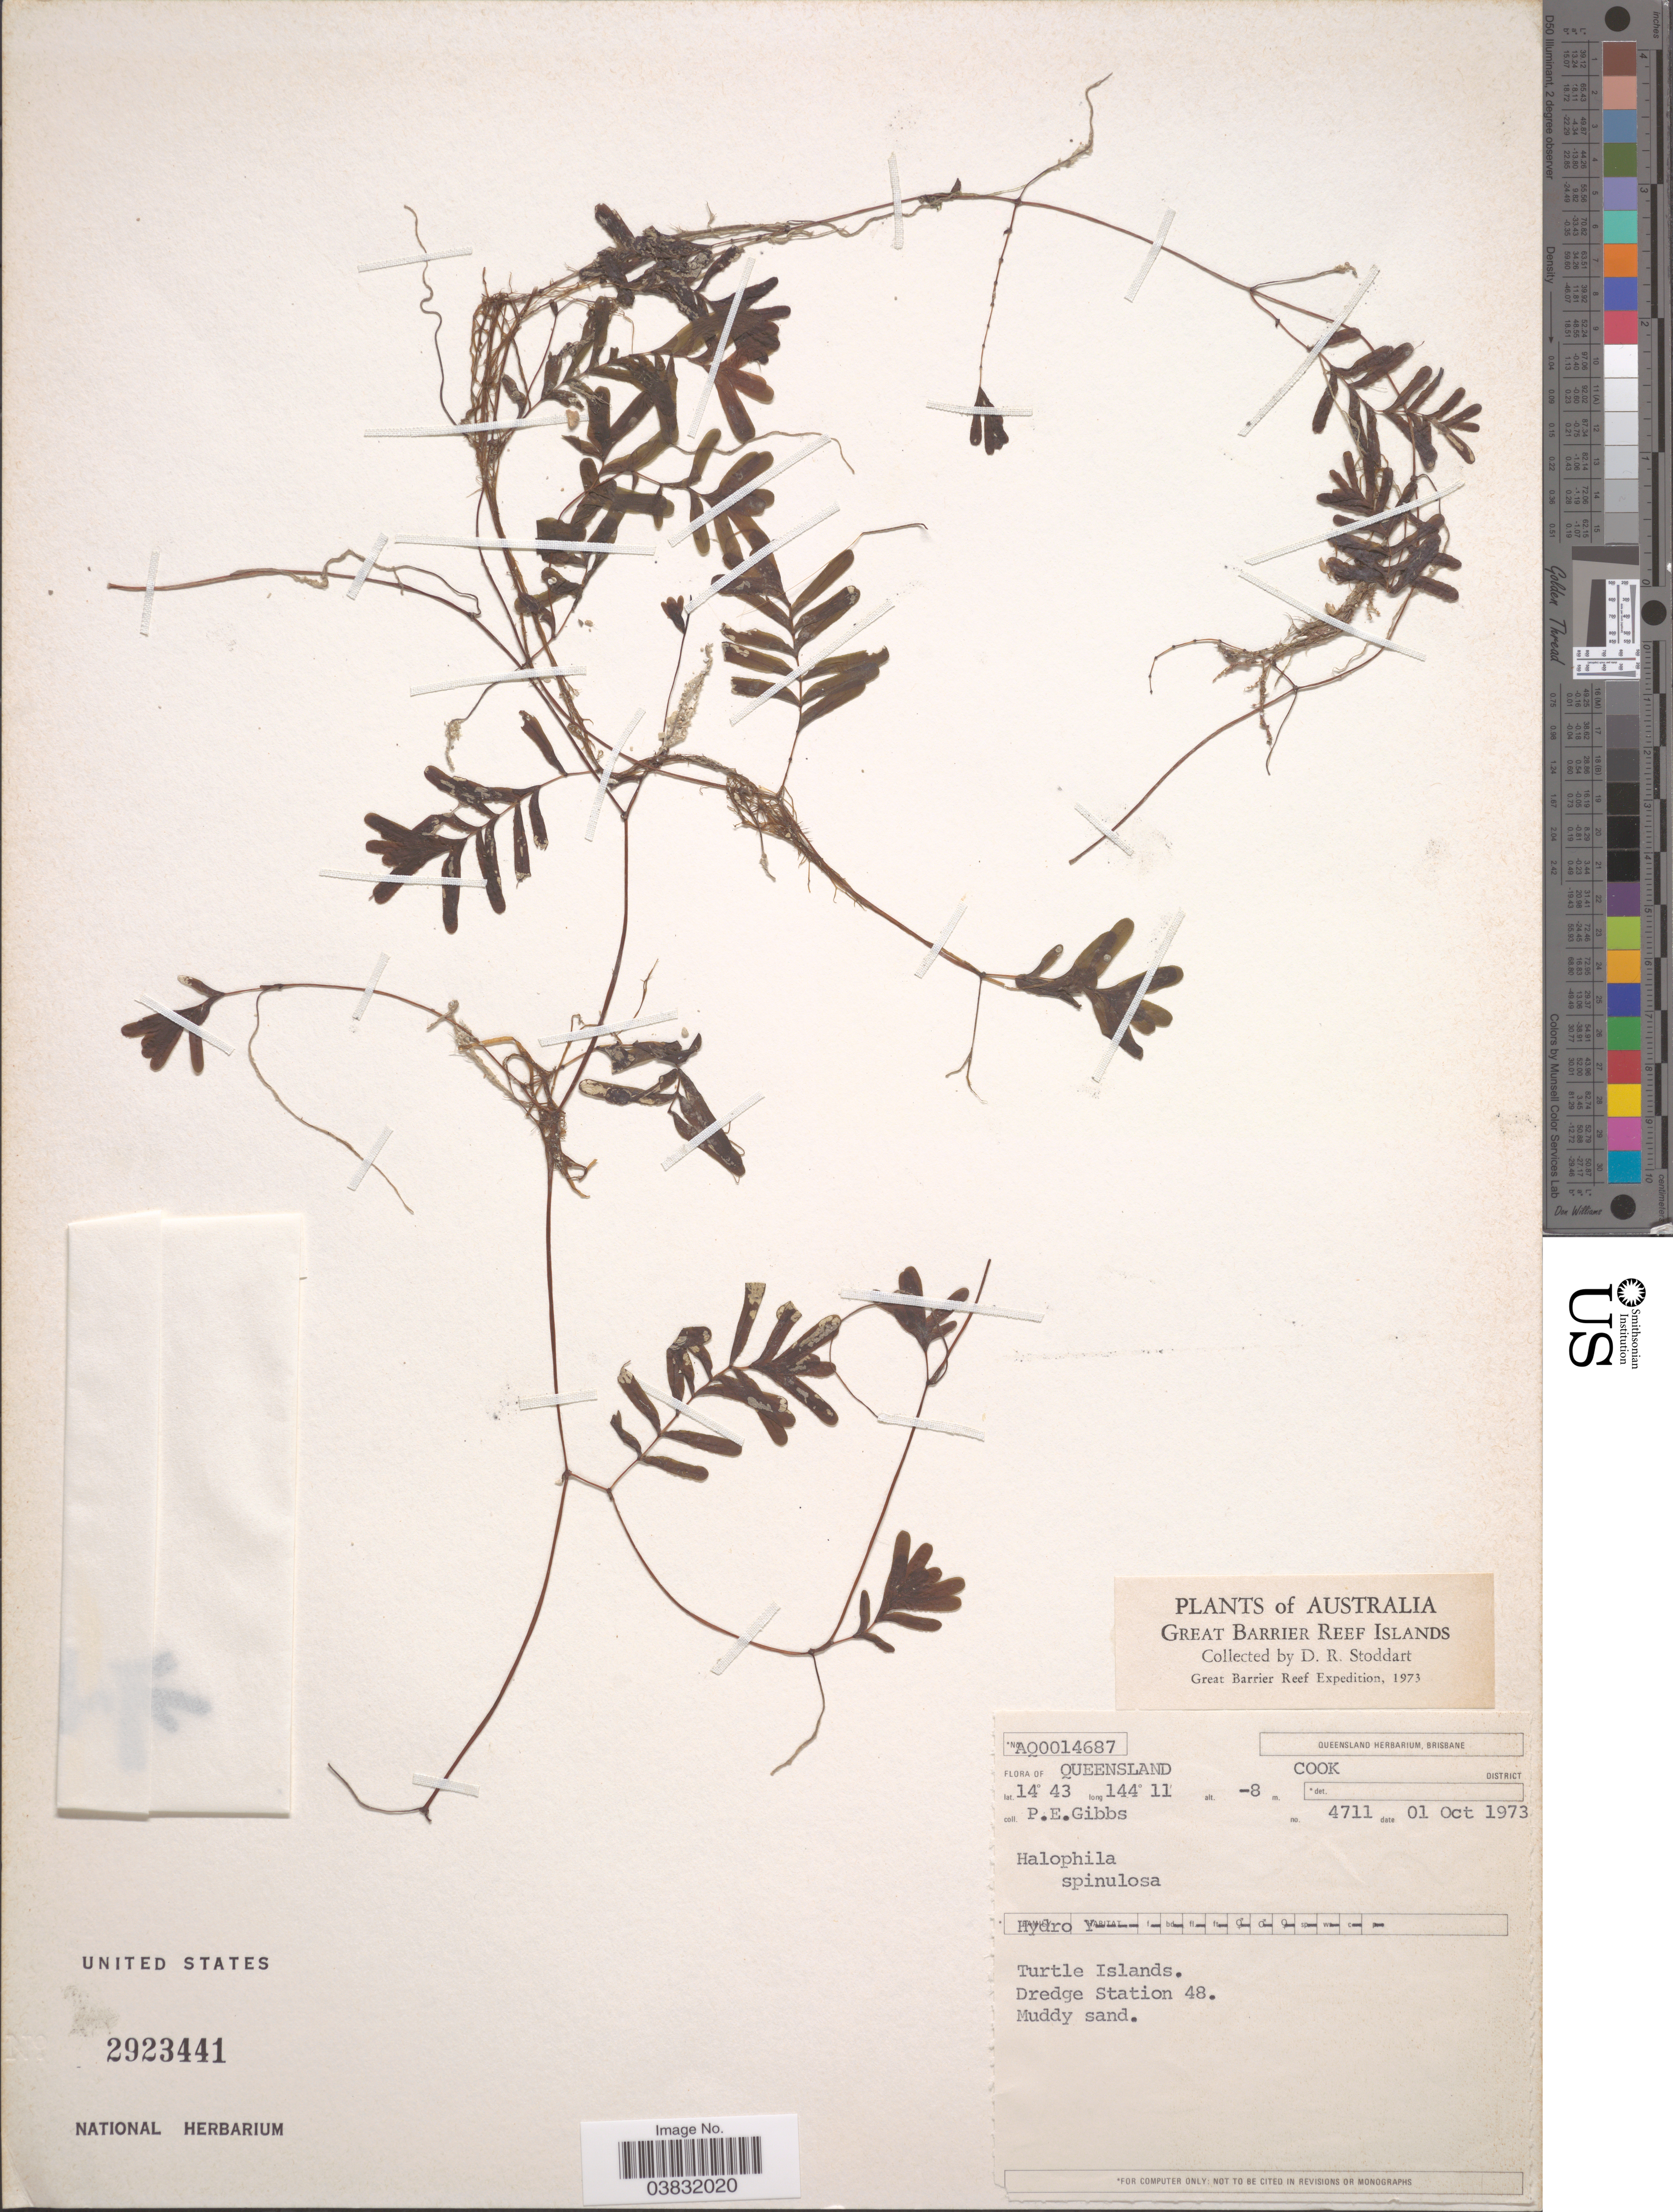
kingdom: Plantae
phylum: Tracheophyta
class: Liliopsida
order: Alismatales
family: Hydrocharitaceae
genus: Halophila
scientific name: Halophila spinulosa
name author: (R. Br.) Asch.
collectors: P. E. Gibbs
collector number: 4711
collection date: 1973-10-01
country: Australia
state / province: Queensland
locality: Great Barrier Reef Islands. Cook District. Turtle Islands. Dredge Station 48.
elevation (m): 8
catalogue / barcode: US 2923441